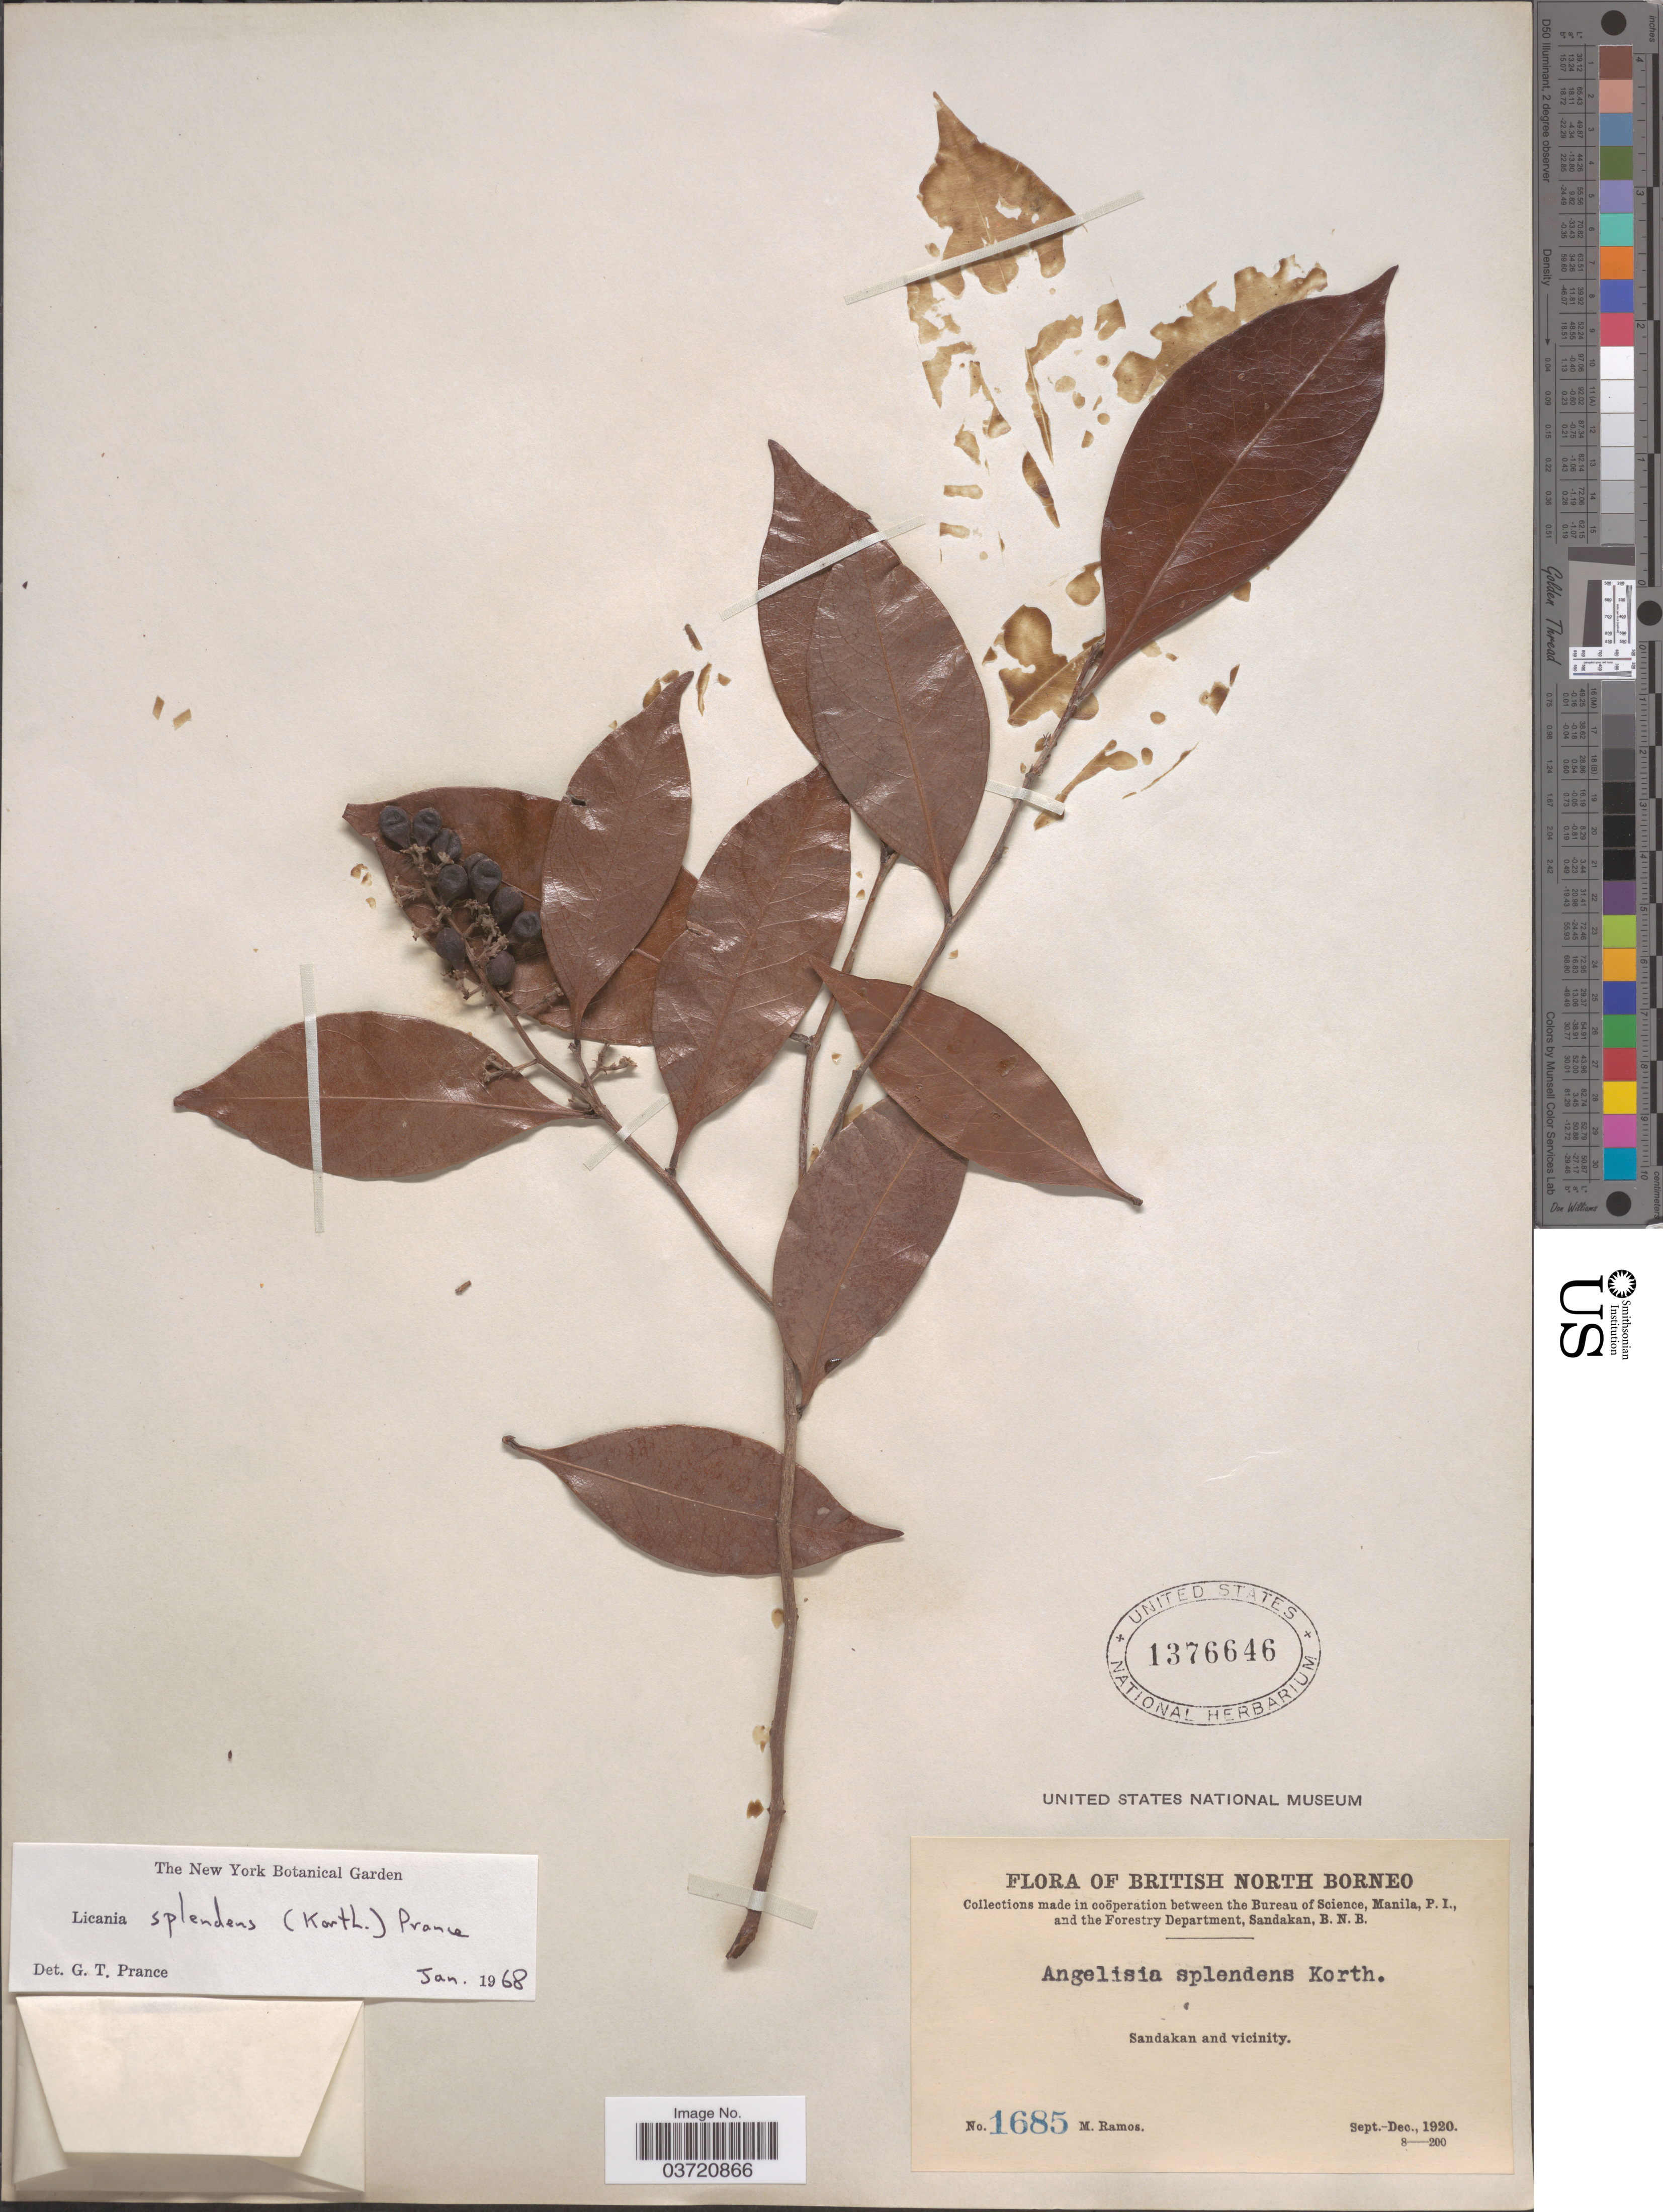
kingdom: Plantae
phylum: Tracheophyta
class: Magnoliopsida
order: Malpighiales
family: Chrysobalanaceae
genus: Licania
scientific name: Licania splendens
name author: (Korth.) Prance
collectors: M. Ramos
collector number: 1685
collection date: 1920-09/1920-12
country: Malaysia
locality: British North Borneo. Sandakan and vicinity.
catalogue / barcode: US 1376646